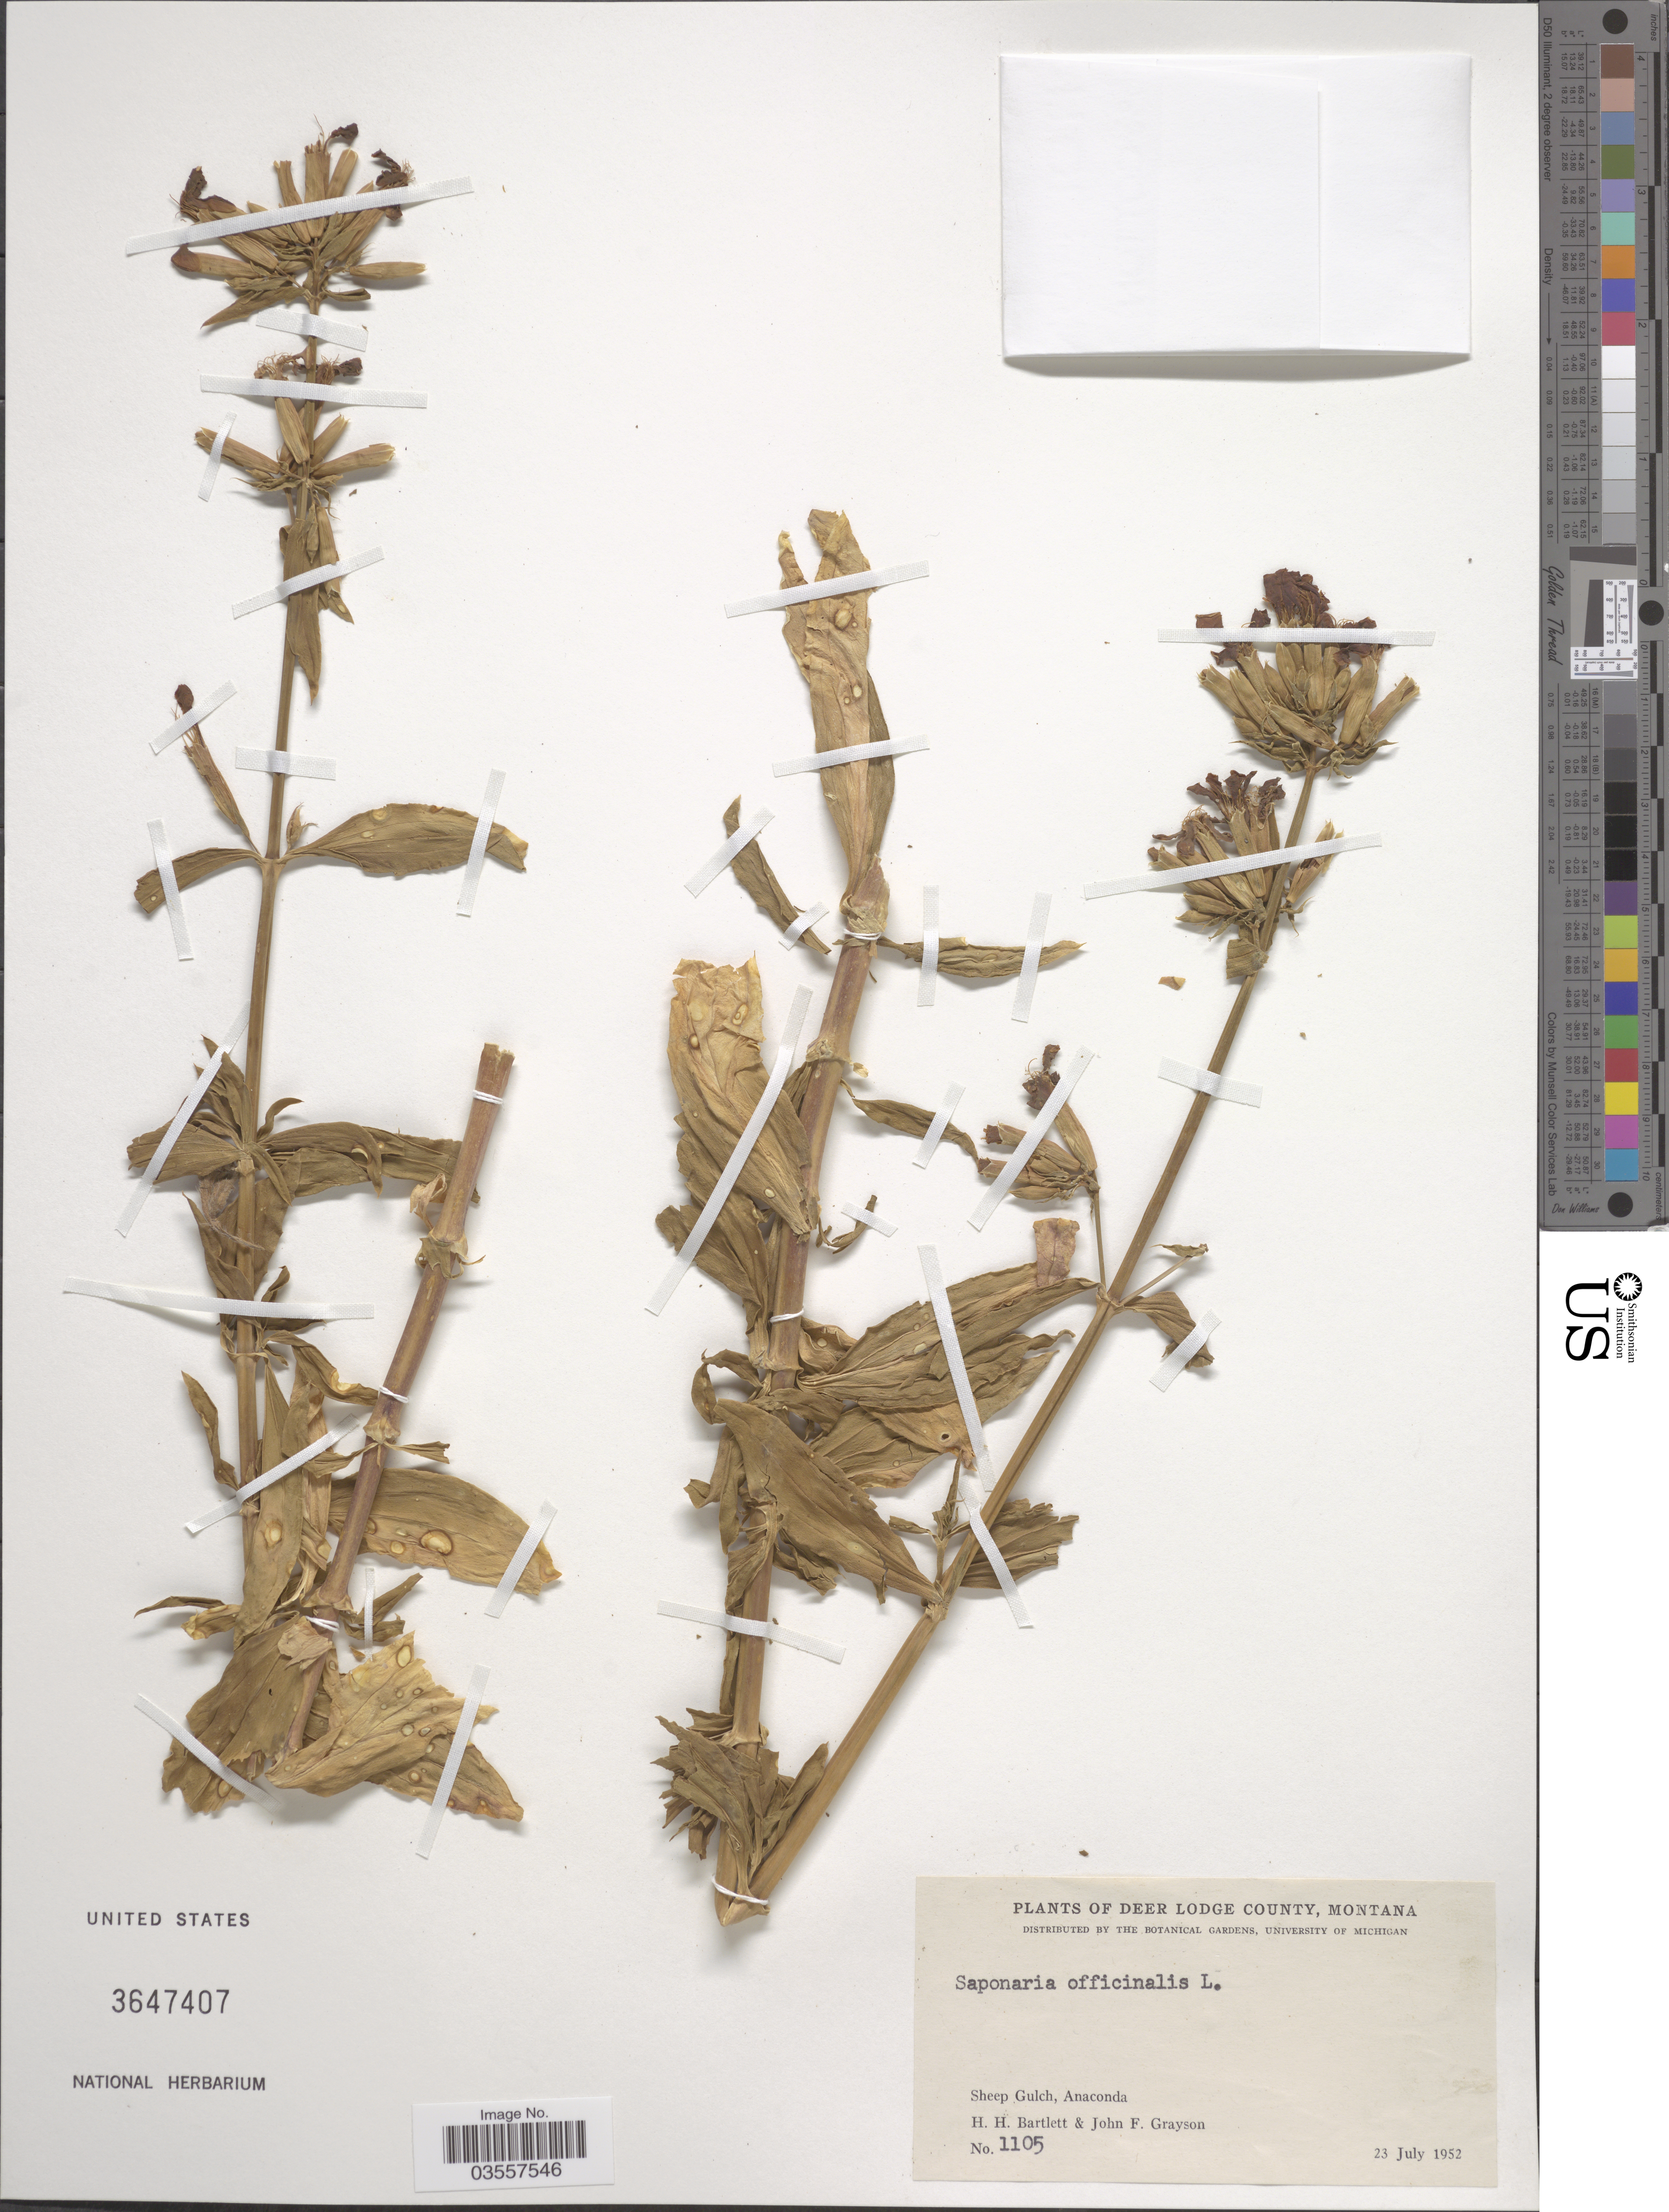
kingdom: Plantae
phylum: Tracheophyta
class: Magnoliopsida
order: Caryophyllales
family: Caryophyllaceae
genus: Saponaria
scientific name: Saponaria officinalis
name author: L.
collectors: H. H. Bartlett & J. Grayson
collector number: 1105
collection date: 1952-07-23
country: United States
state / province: Montana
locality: Deer Lodge County. Sheep Gulch, Anaconda.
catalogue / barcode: US 3647407